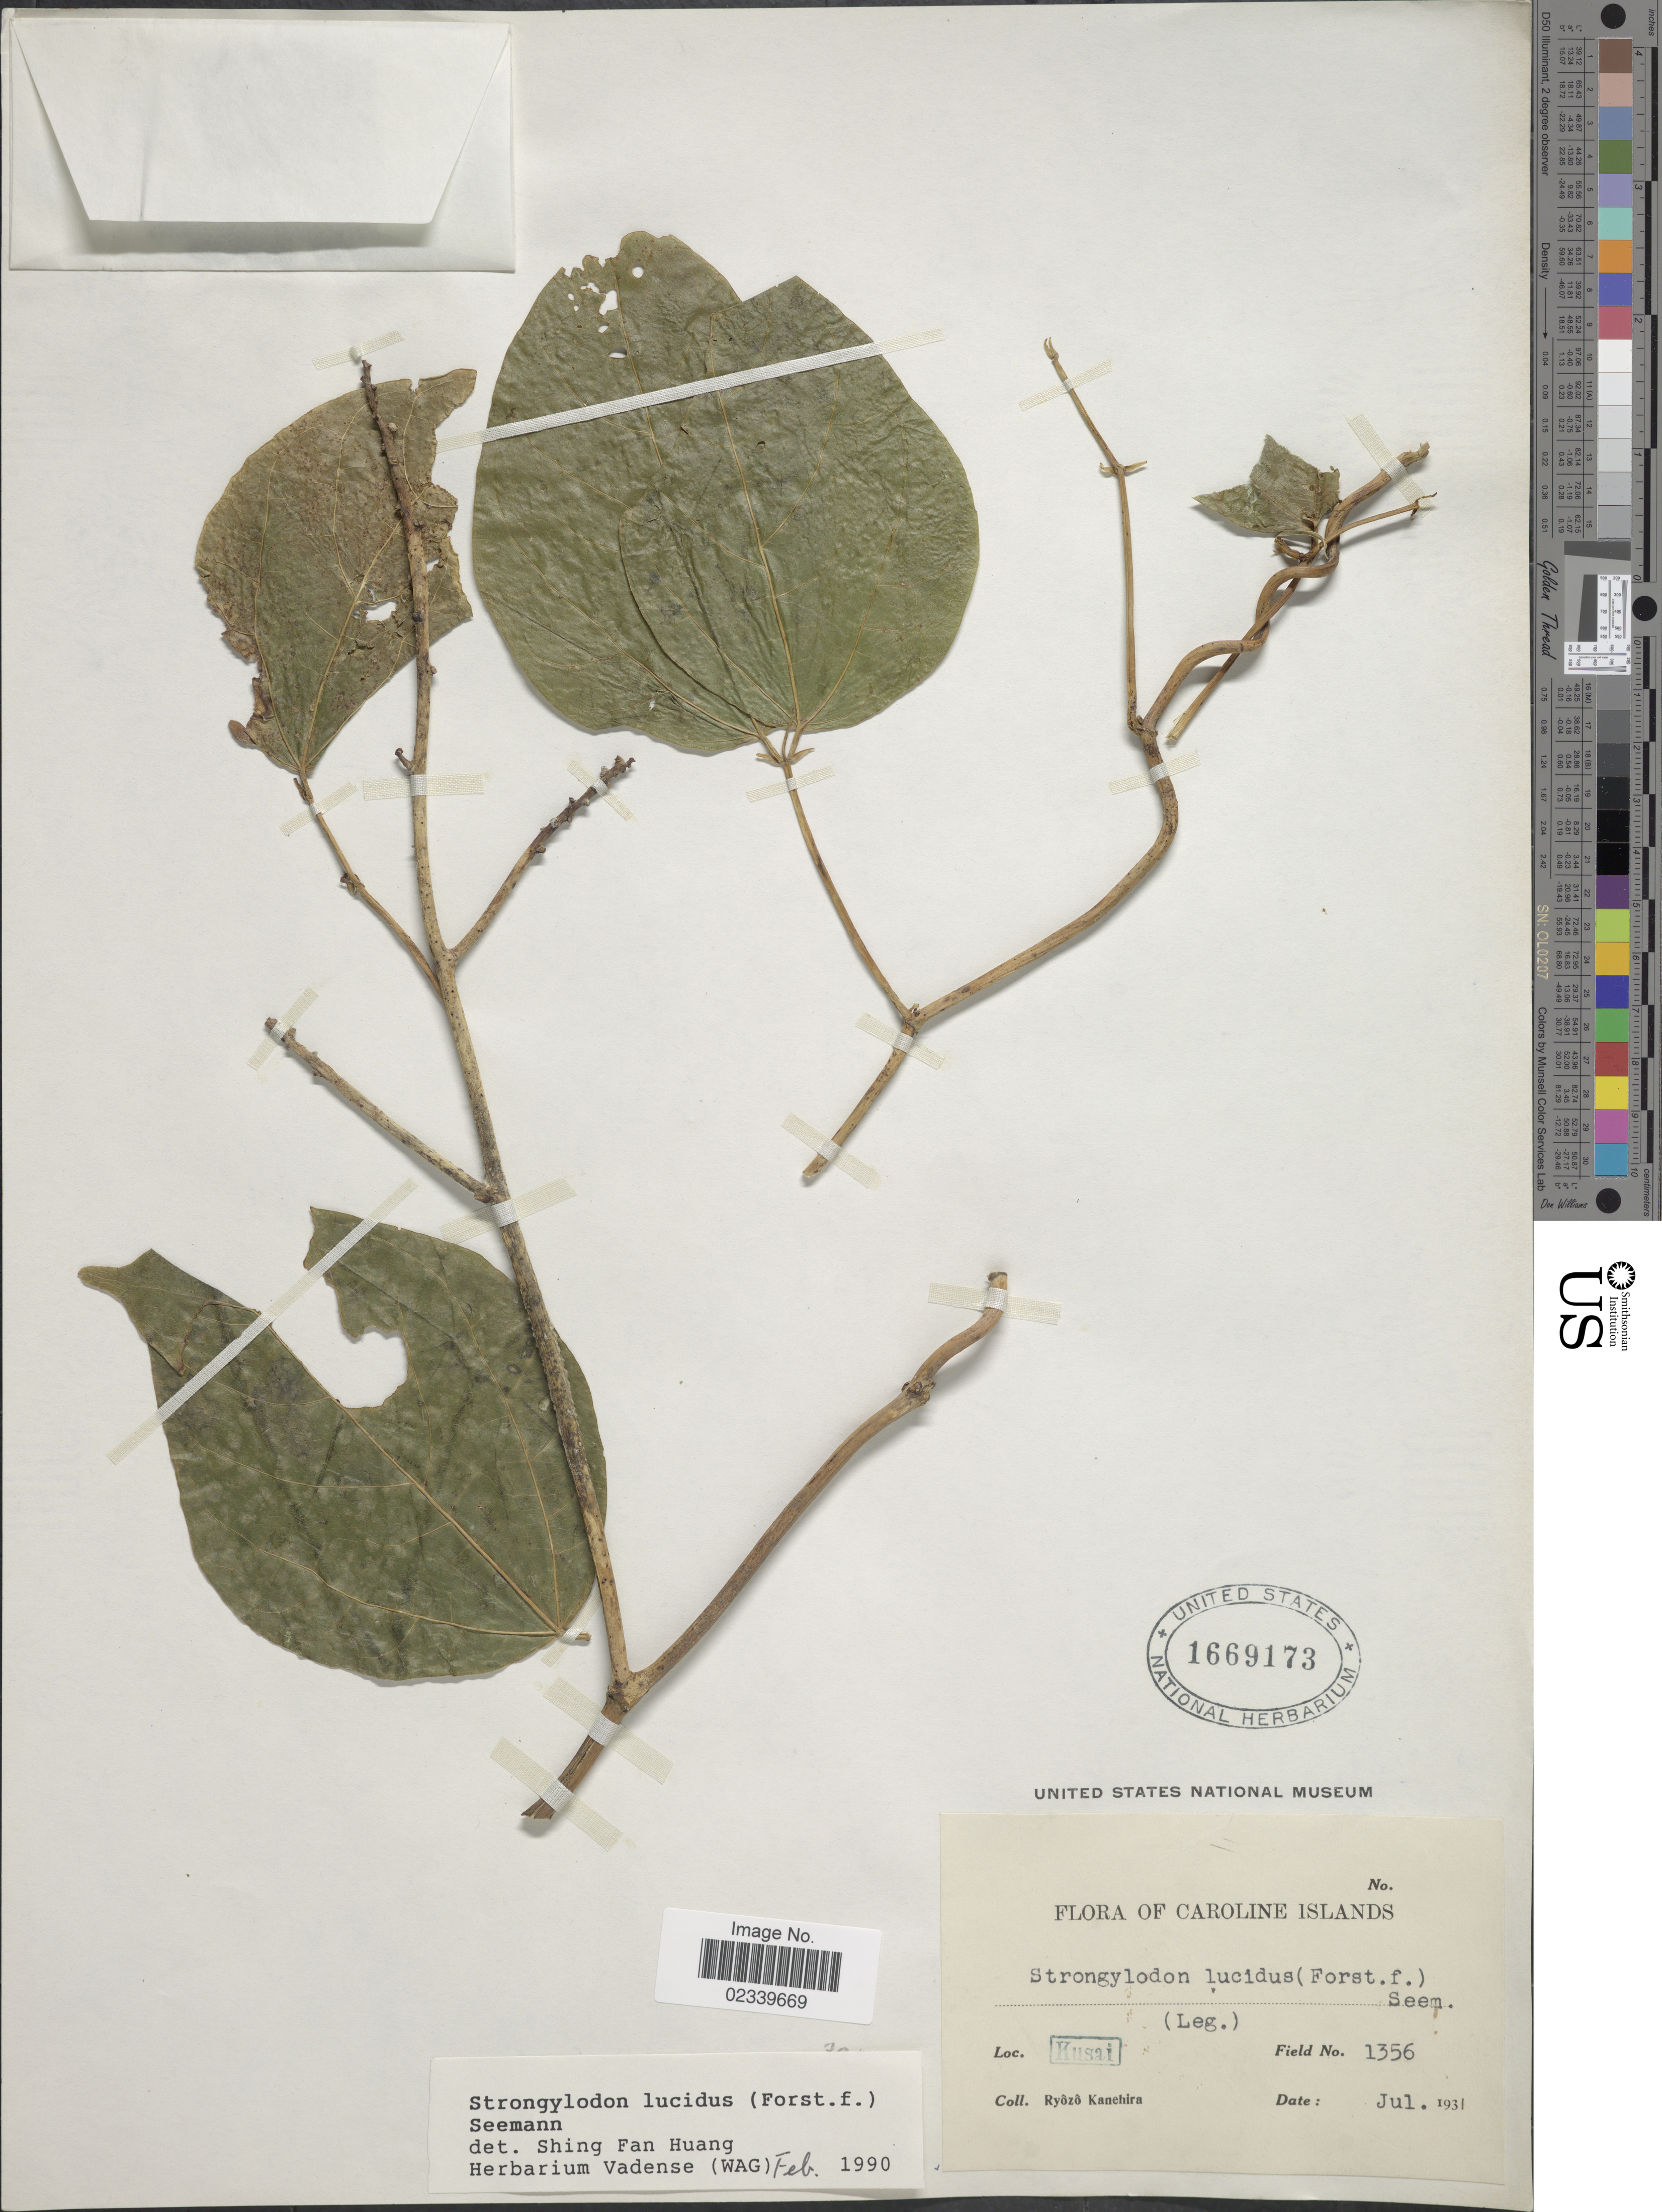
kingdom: Plantae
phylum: Tracheophyta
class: Magnoliopsida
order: Fabales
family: Fabaceae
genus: Strongylodon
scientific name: Strongylodon lucidus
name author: (G. Forst.) Seem.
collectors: R. Kanehira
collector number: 1356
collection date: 1931-07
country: Micronesia, Federated States of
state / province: Kosrae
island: Kosrae [Kusaie]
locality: Caroline Islands, Kusai.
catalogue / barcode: US 1669173